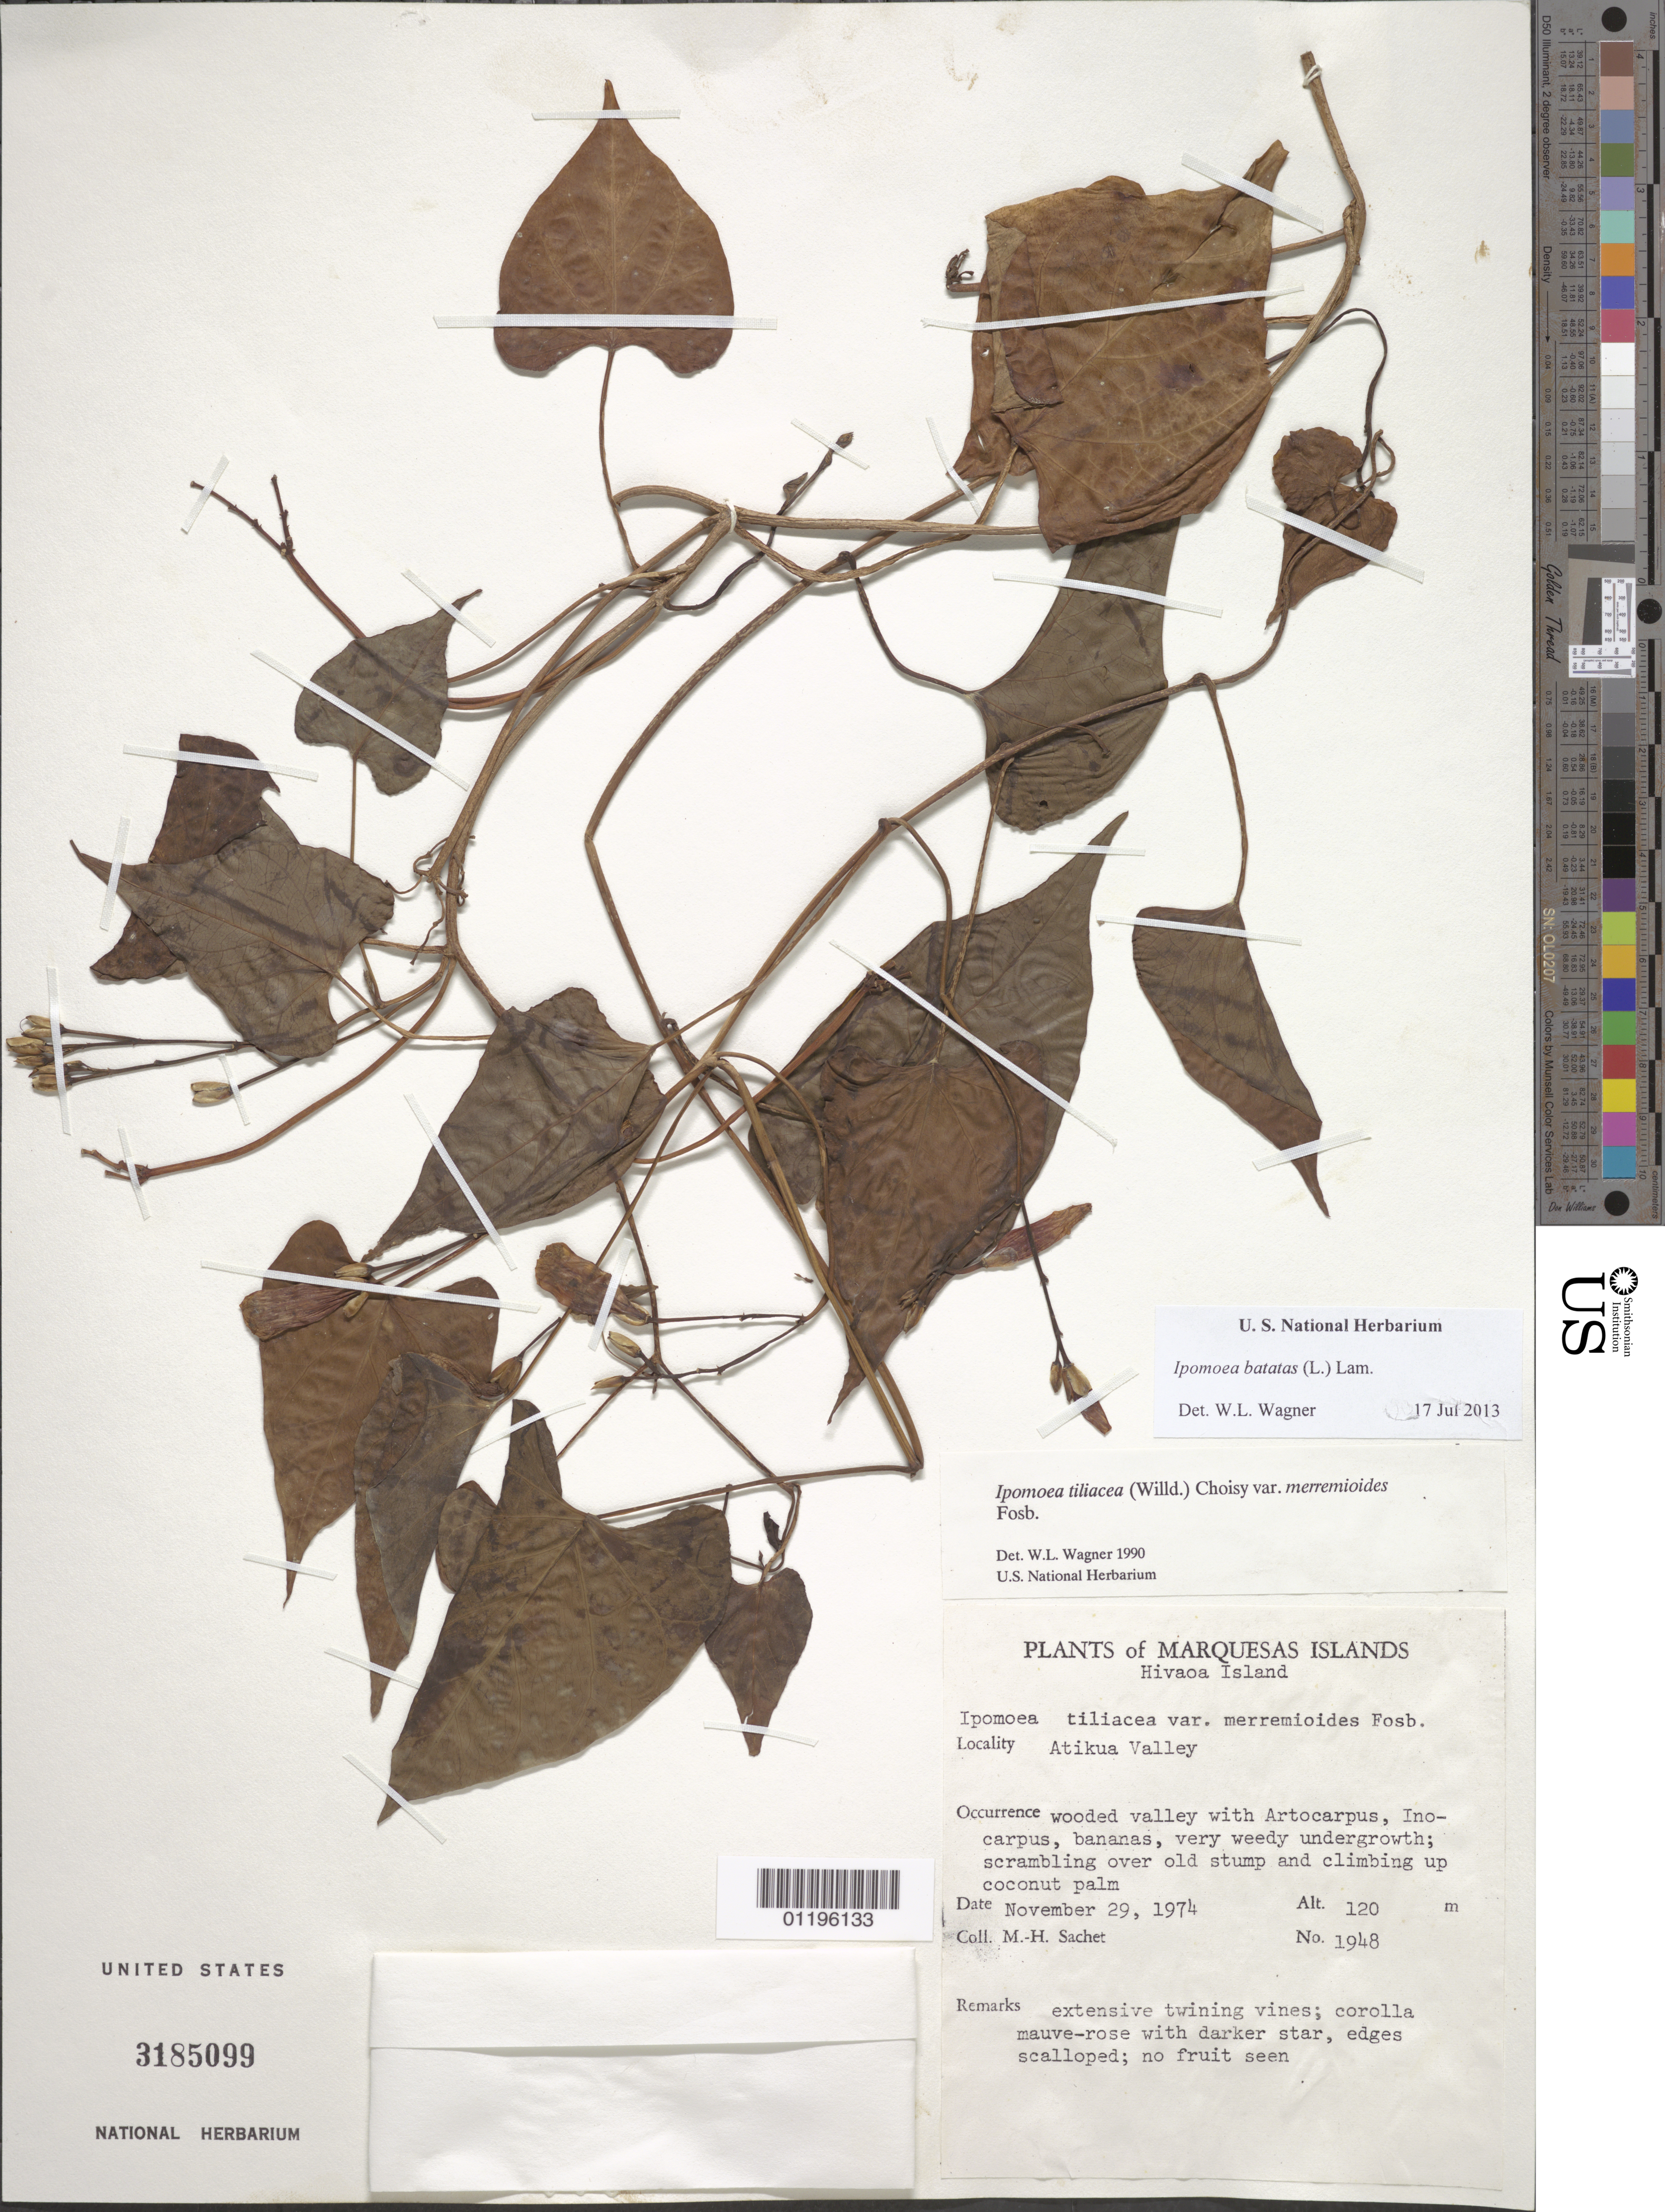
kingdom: Plantae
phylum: Tracheophyta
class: Magnoliopsida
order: Solanales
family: Convolvulaceae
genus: Ipomoea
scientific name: Ipomoea batatas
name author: (L.) Lam.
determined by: Wagner, W. L., (BOT), Smithsonian Institution - National Museum of Natural History (UNITED STATES)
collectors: M.-H. Sachet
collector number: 1948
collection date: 1974-11-29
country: French Polynesia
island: Hiva Oa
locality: Atikua Valley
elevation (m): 120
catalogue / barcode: US 3185099